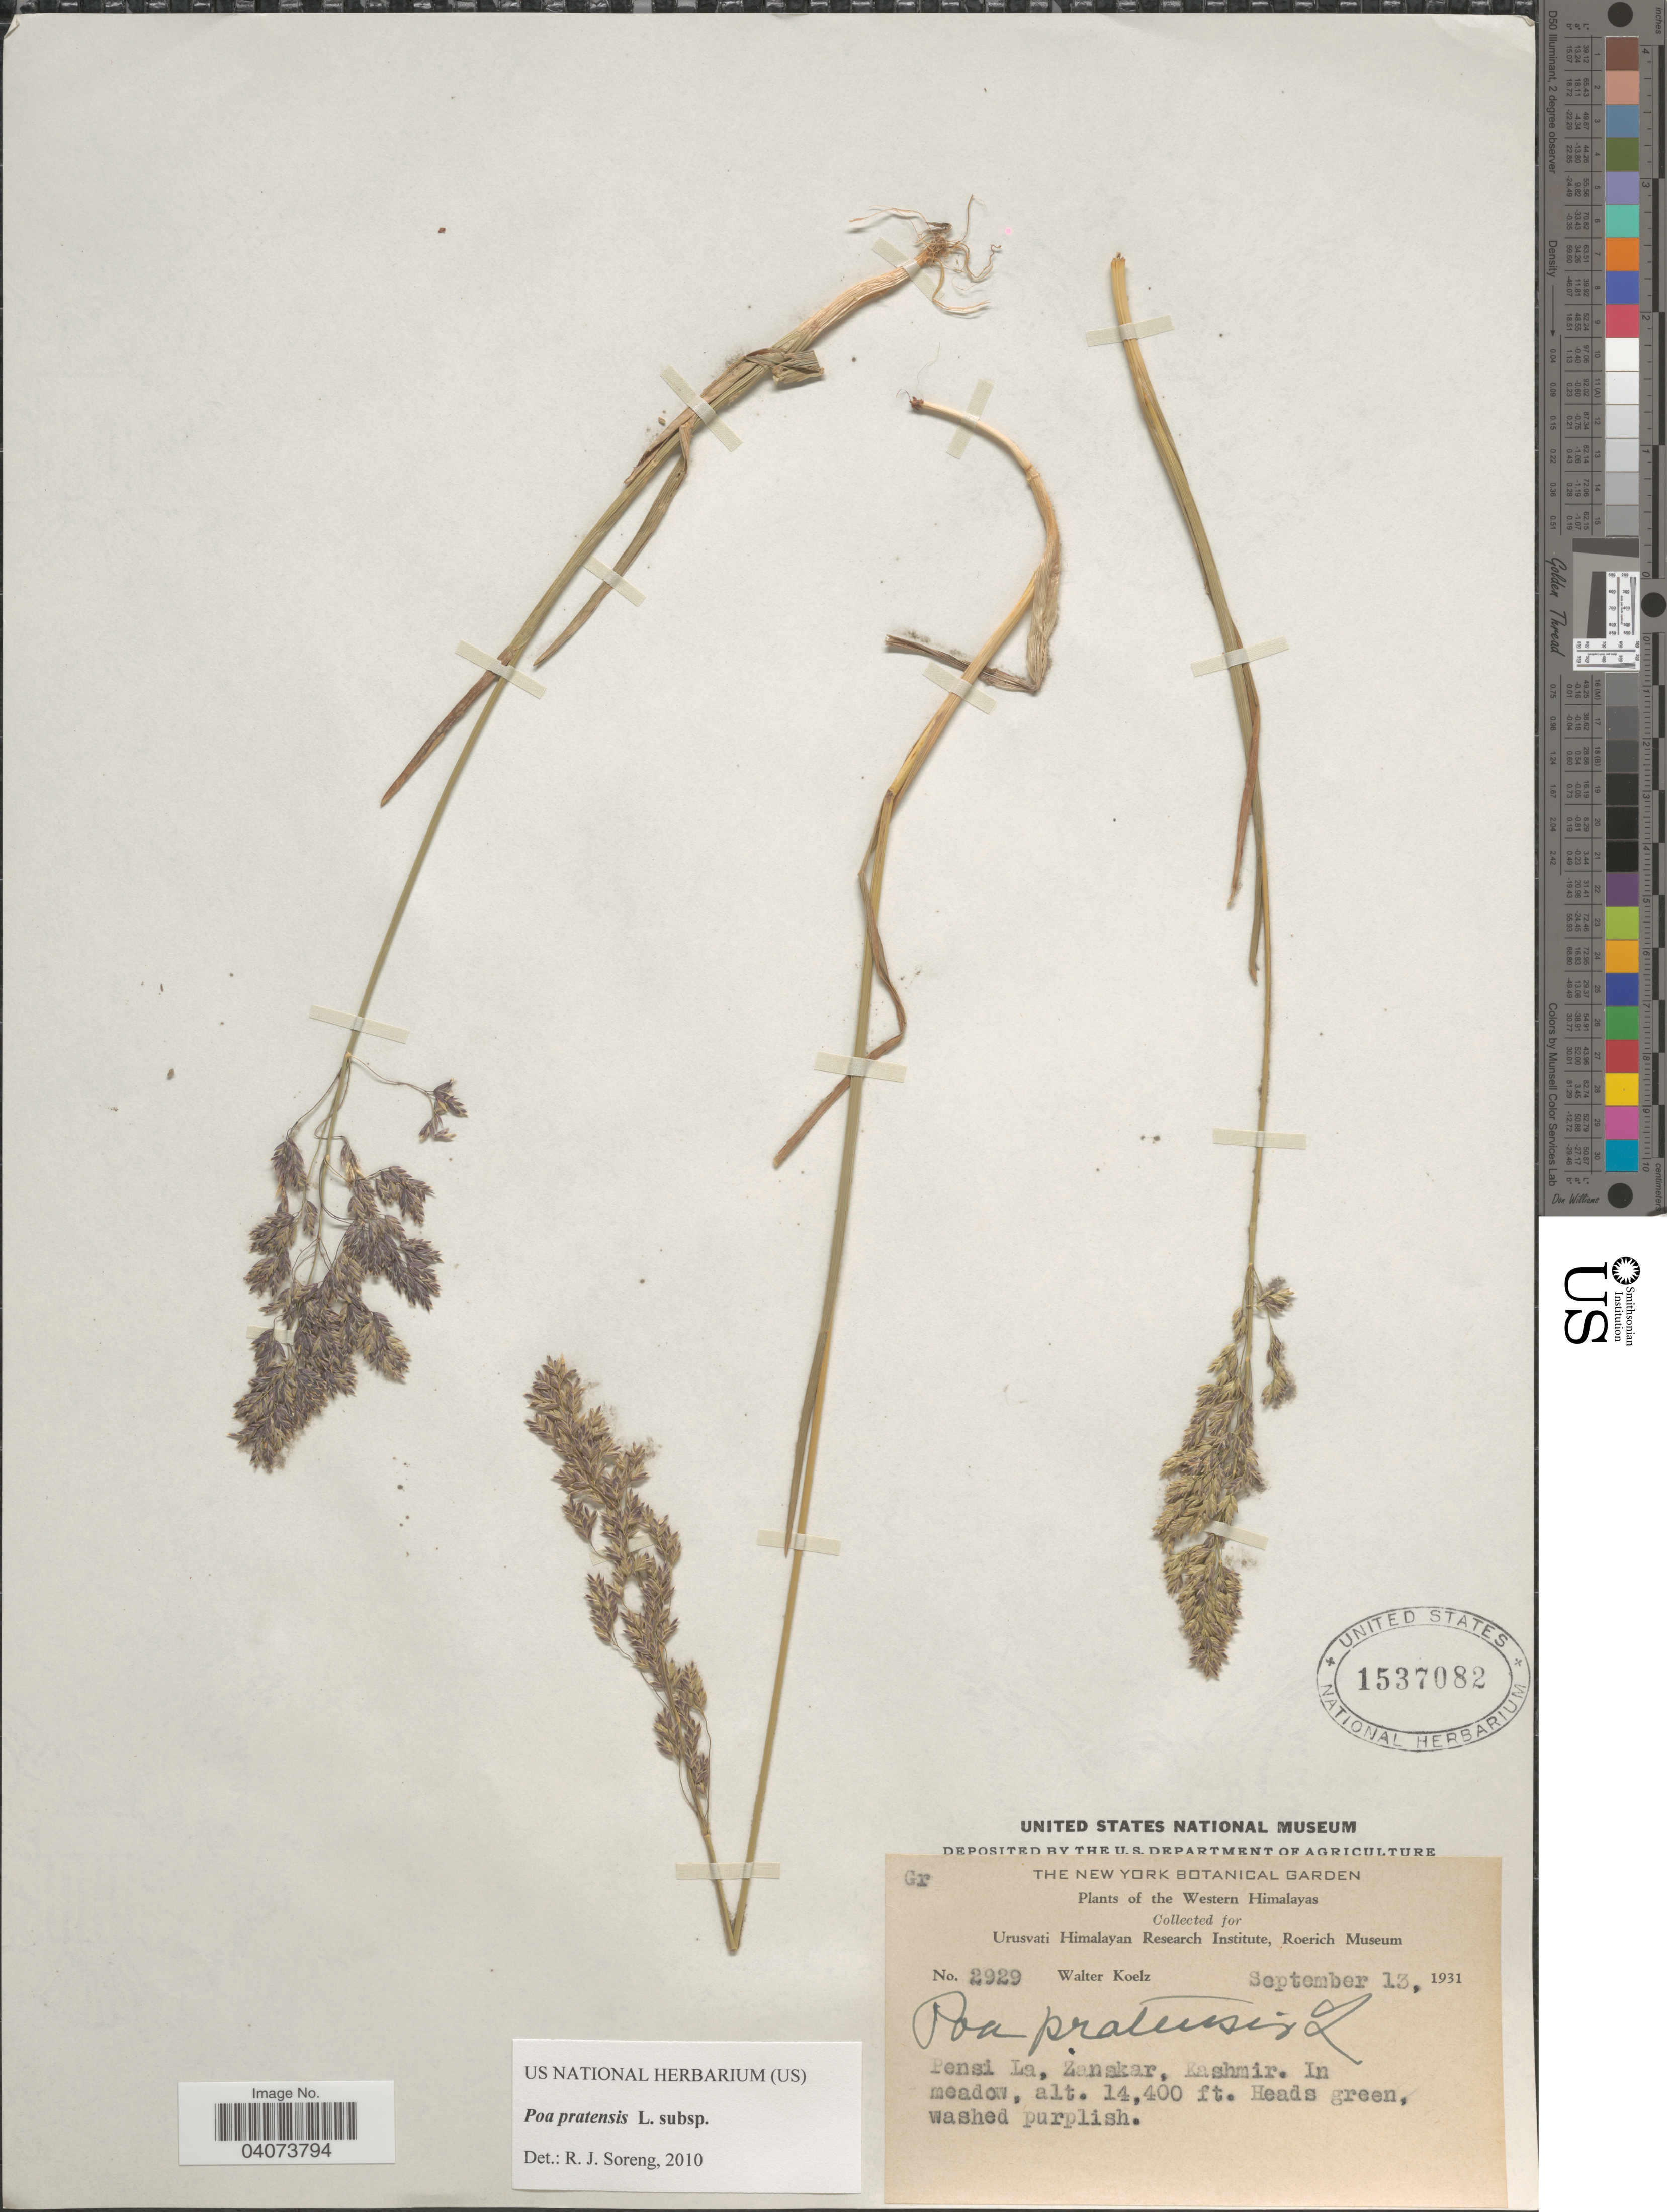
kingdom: Plantae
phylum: Tracheophyta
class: Liliopsida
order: Poales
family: Poaceae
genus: Poa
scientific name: Poa pratensis subsp. pruinosa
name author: (Korotky) Dickoré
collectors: W. N. Koelz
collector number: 2929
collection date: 1931-09-13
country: India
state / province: Jammu and Kashmir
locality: The Western Himalayas. Pensi La, Zanskar, Kashmir.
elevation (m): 4389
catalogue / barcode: US 1537082